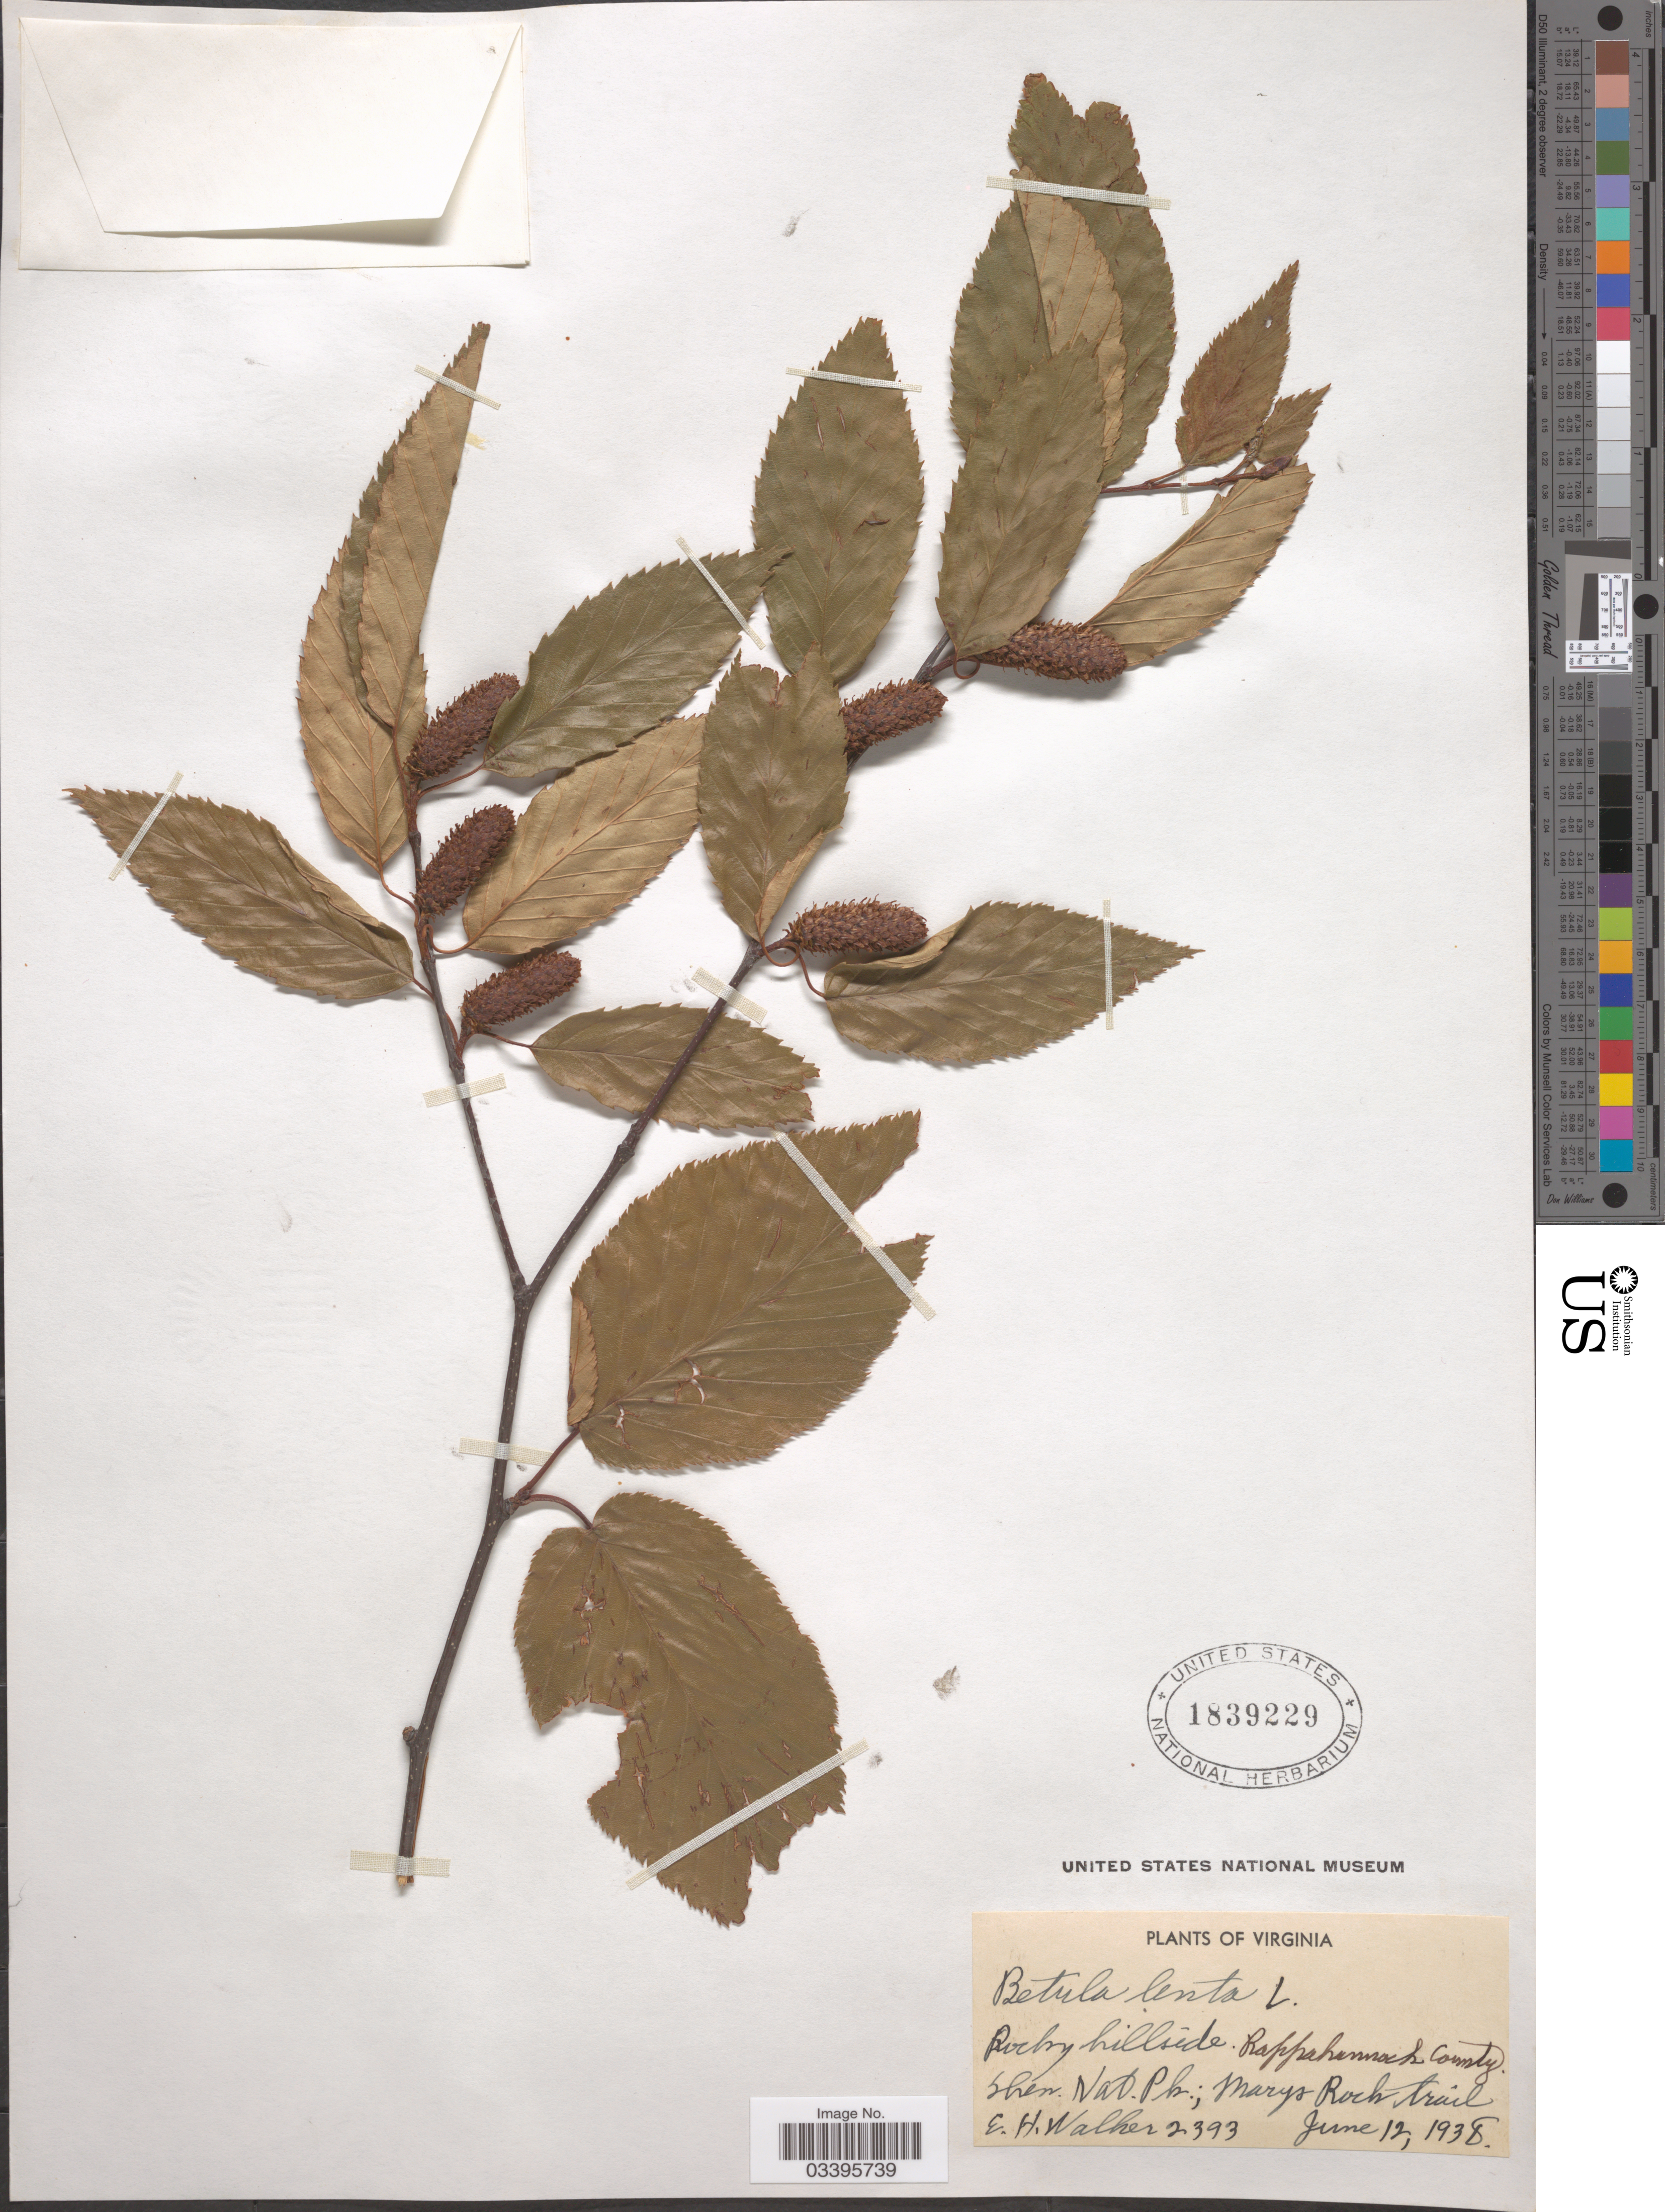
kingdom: Plantae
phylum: Tracheophyta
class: Magnoliopsida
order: Fagales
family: Betulaceae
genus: Betula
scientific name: Betula lenta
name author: L.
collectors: E. H. Walker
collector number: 2393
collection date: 1938-06-12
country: United States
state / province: Virginia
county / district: Rappahannock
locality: Shen. Nat. Pk.; Marys Rock trail.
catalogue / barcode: US 1839229